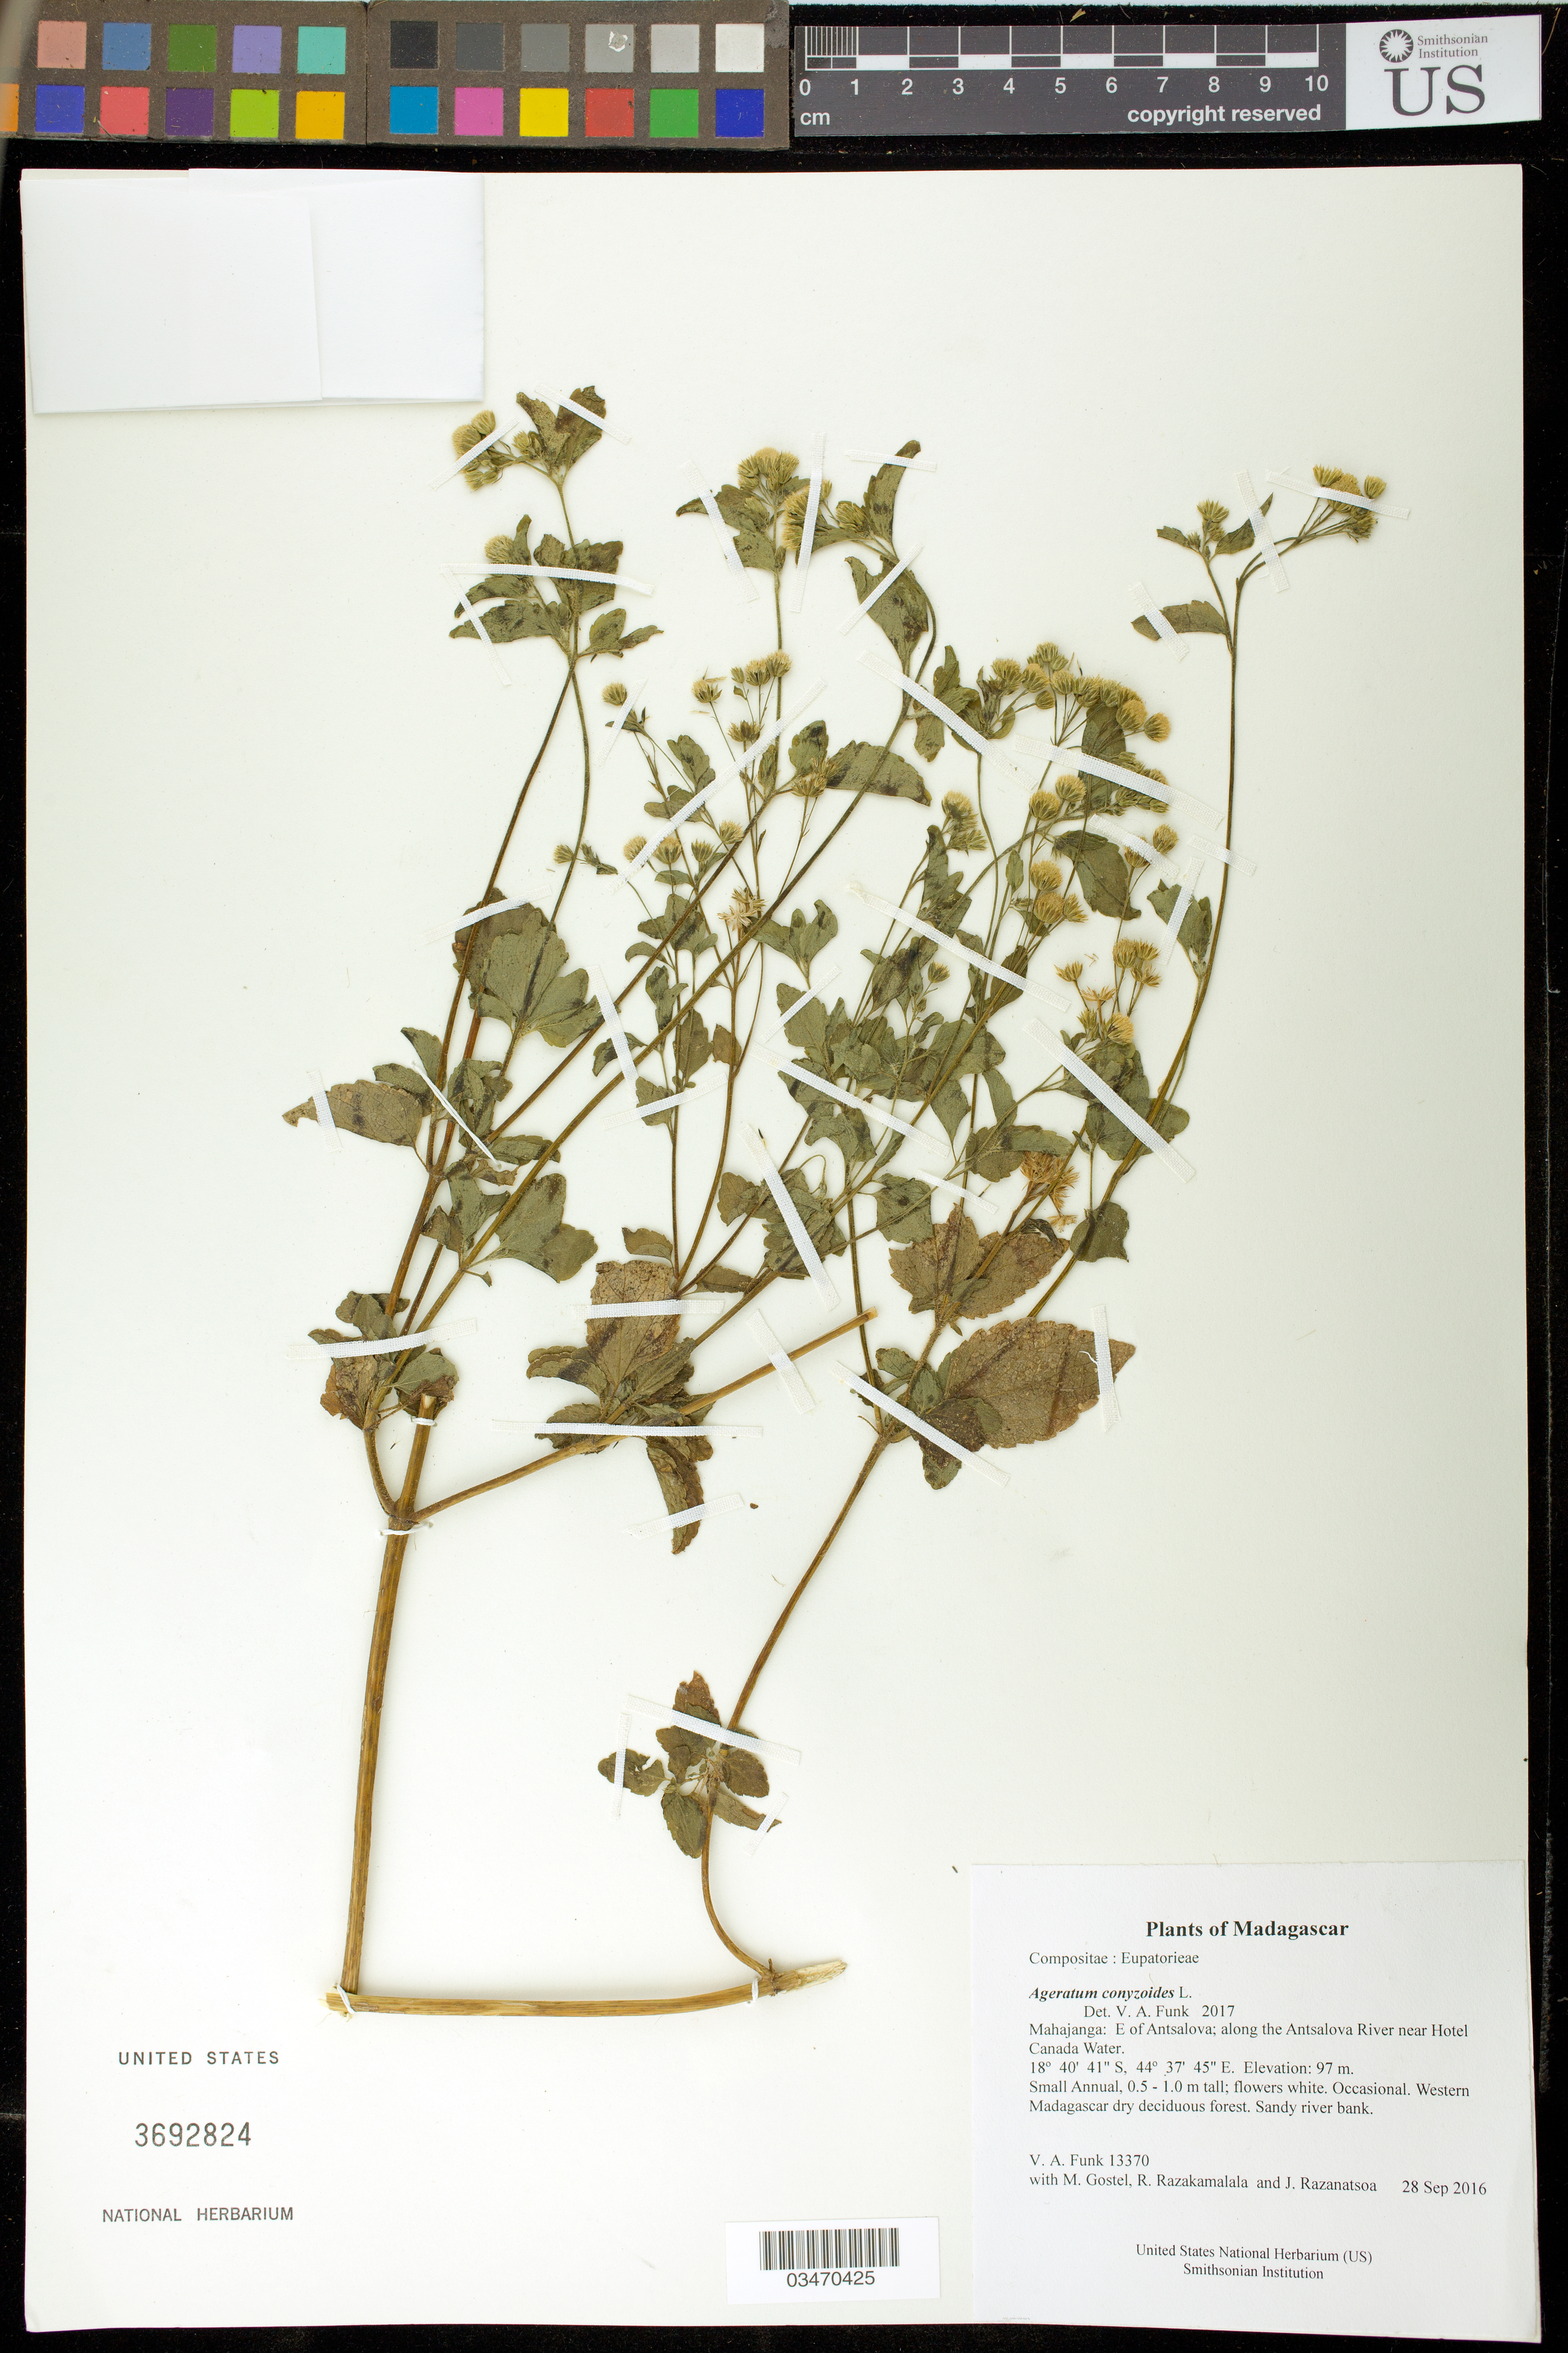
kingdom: Plantae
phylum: Tracheophyta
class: Magnoliopsida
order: Asterales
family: Asteraceae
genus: Ageratum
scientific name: Ageratum conyzoides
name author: L.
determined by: Funk, Vicki A., (BOT), Smithsonian Institution - National Museum of Natural History (UNITED STATES)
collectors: M. R. Gostel, R. Razakamalala & J. Razanatsoa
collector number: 13370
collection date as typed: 28 Sep 2016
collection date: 2016-09-28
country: Madagascar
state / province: Melaky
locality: E of Antsalova; along the Antsalova River near Hotel Canada Water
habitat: Western Madagascar dry deciduous forest. Sandy river bank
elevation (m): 97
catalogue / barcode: US 3692824